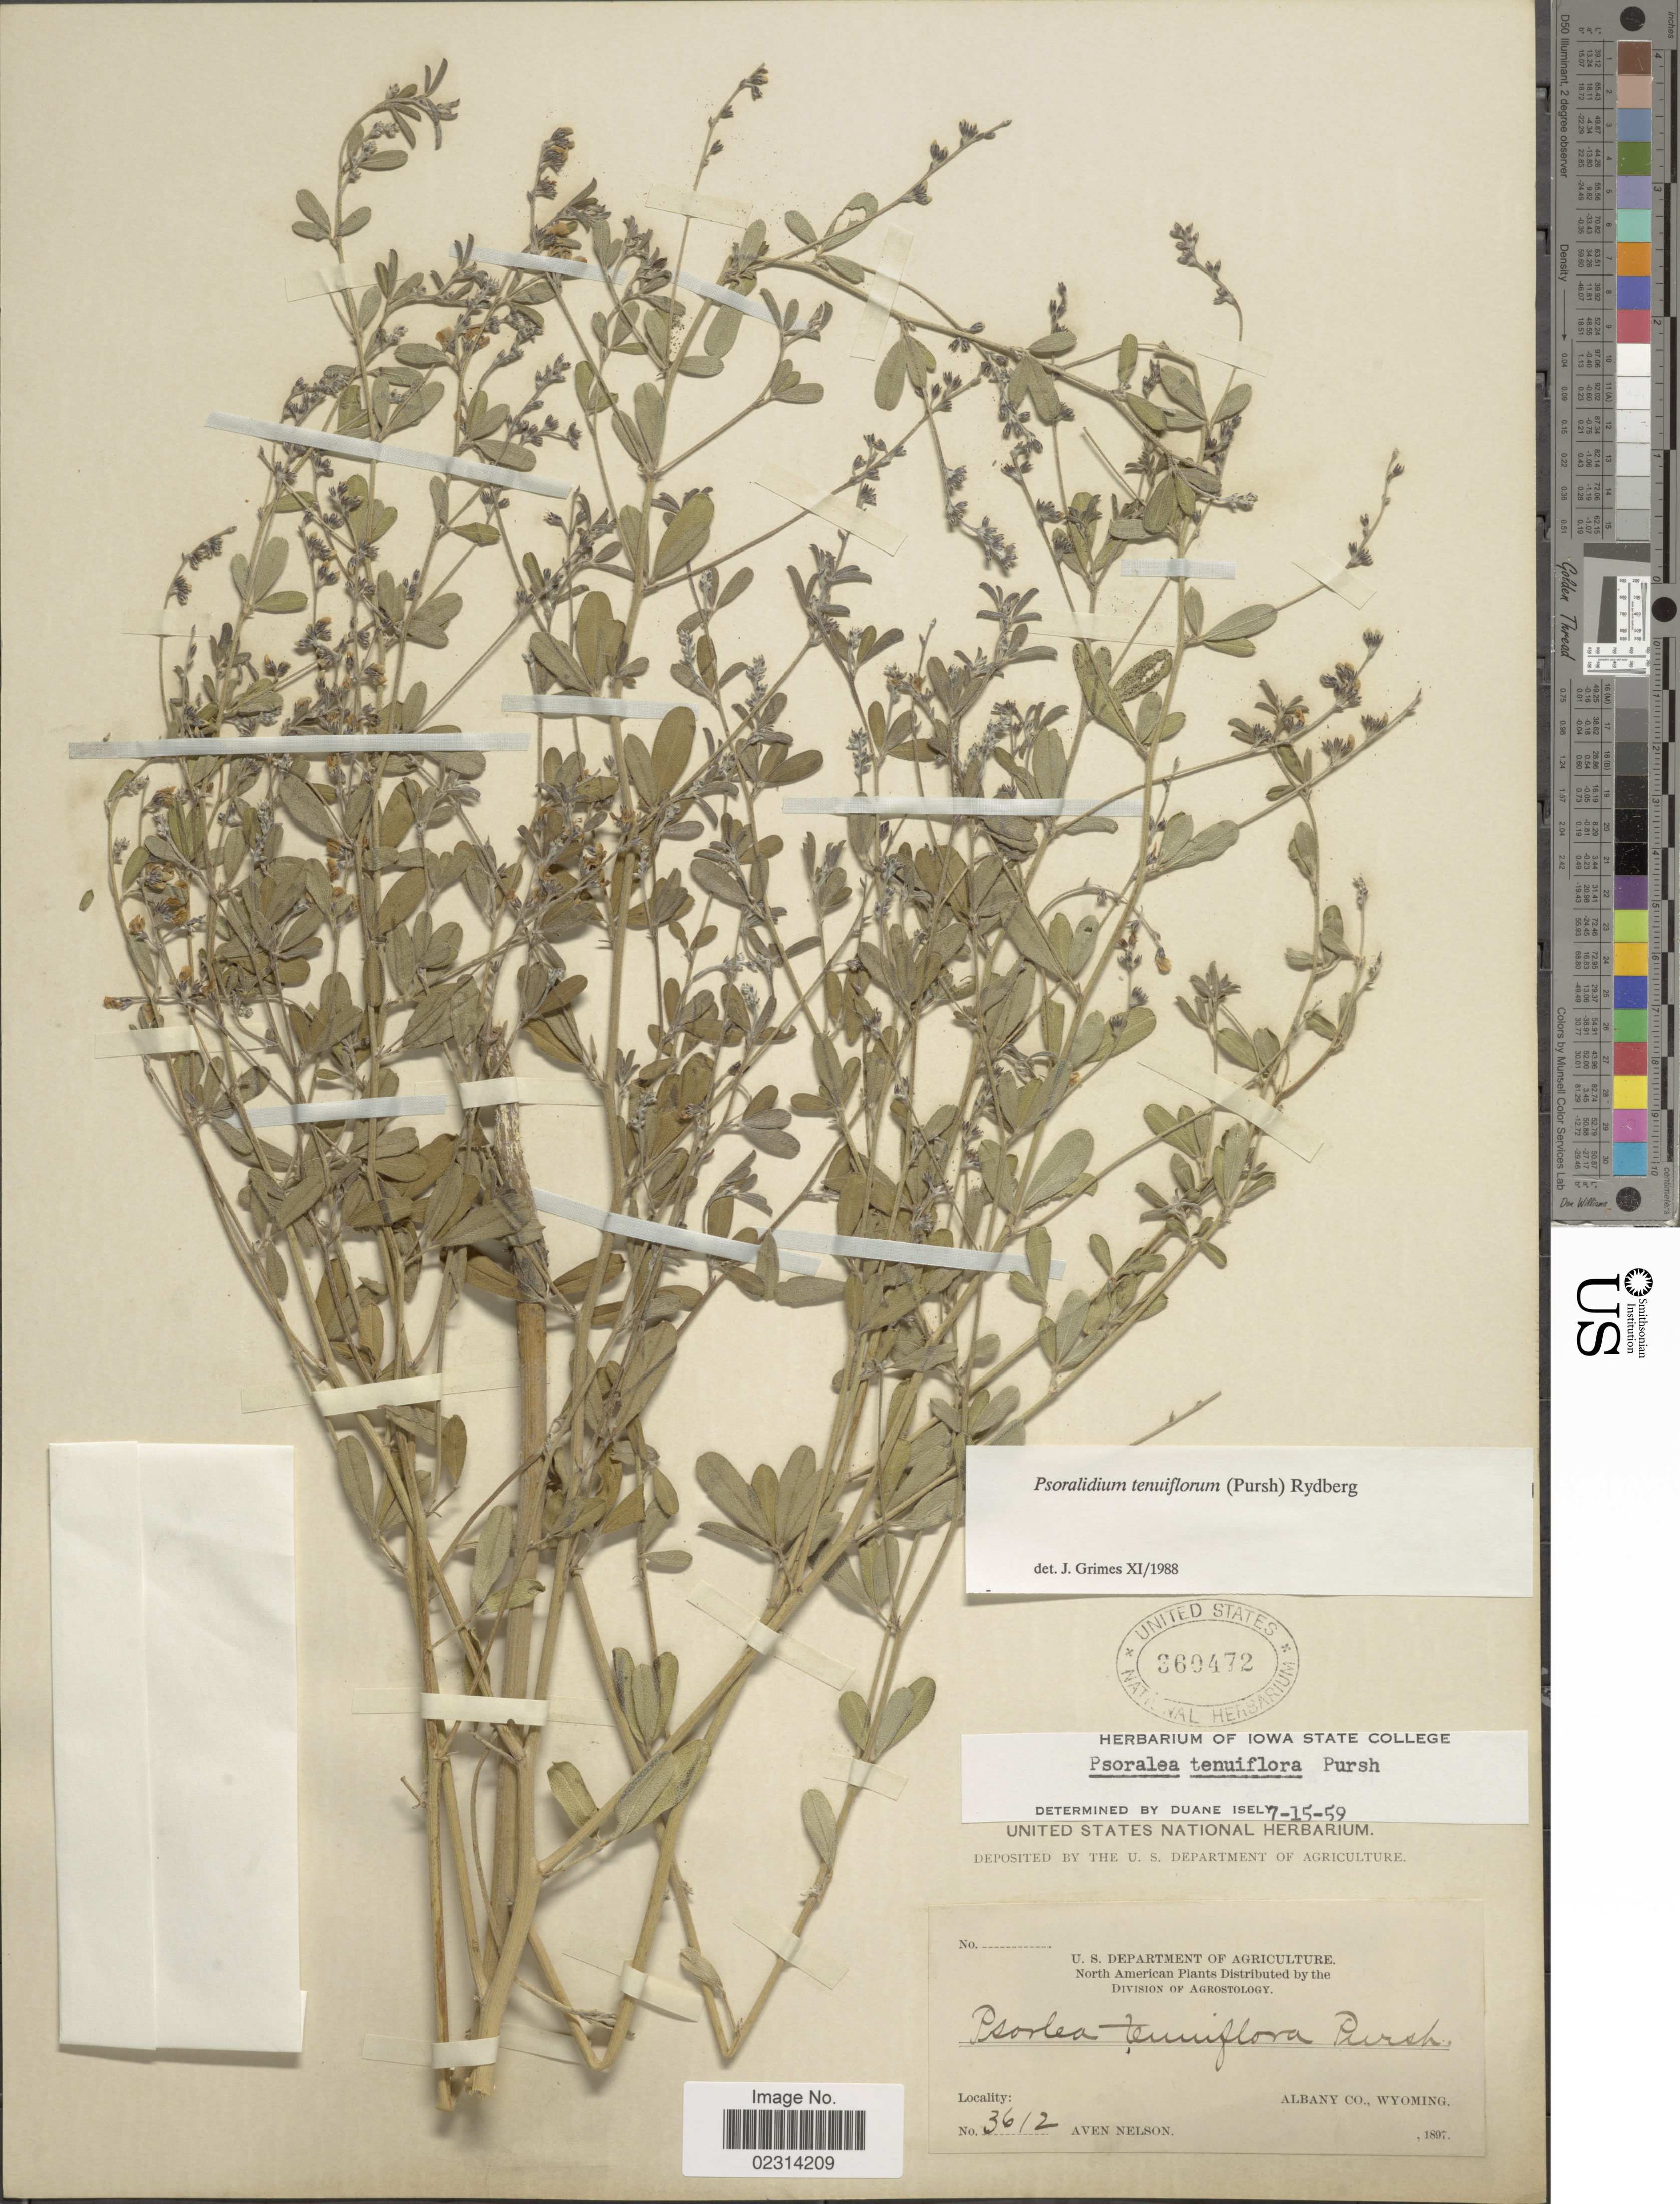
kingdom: Plantae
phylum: Tracheophyta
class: Magnoliopsida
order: Fabales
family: Fabaceae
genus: Psoralidium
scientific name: Psoralidium tenuiflorum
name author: (Pursh) Rydb.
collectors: A. Nelson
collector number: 3612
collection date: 1897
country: United States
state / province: Wyoming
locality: Albany Co.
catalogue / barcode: US 369472